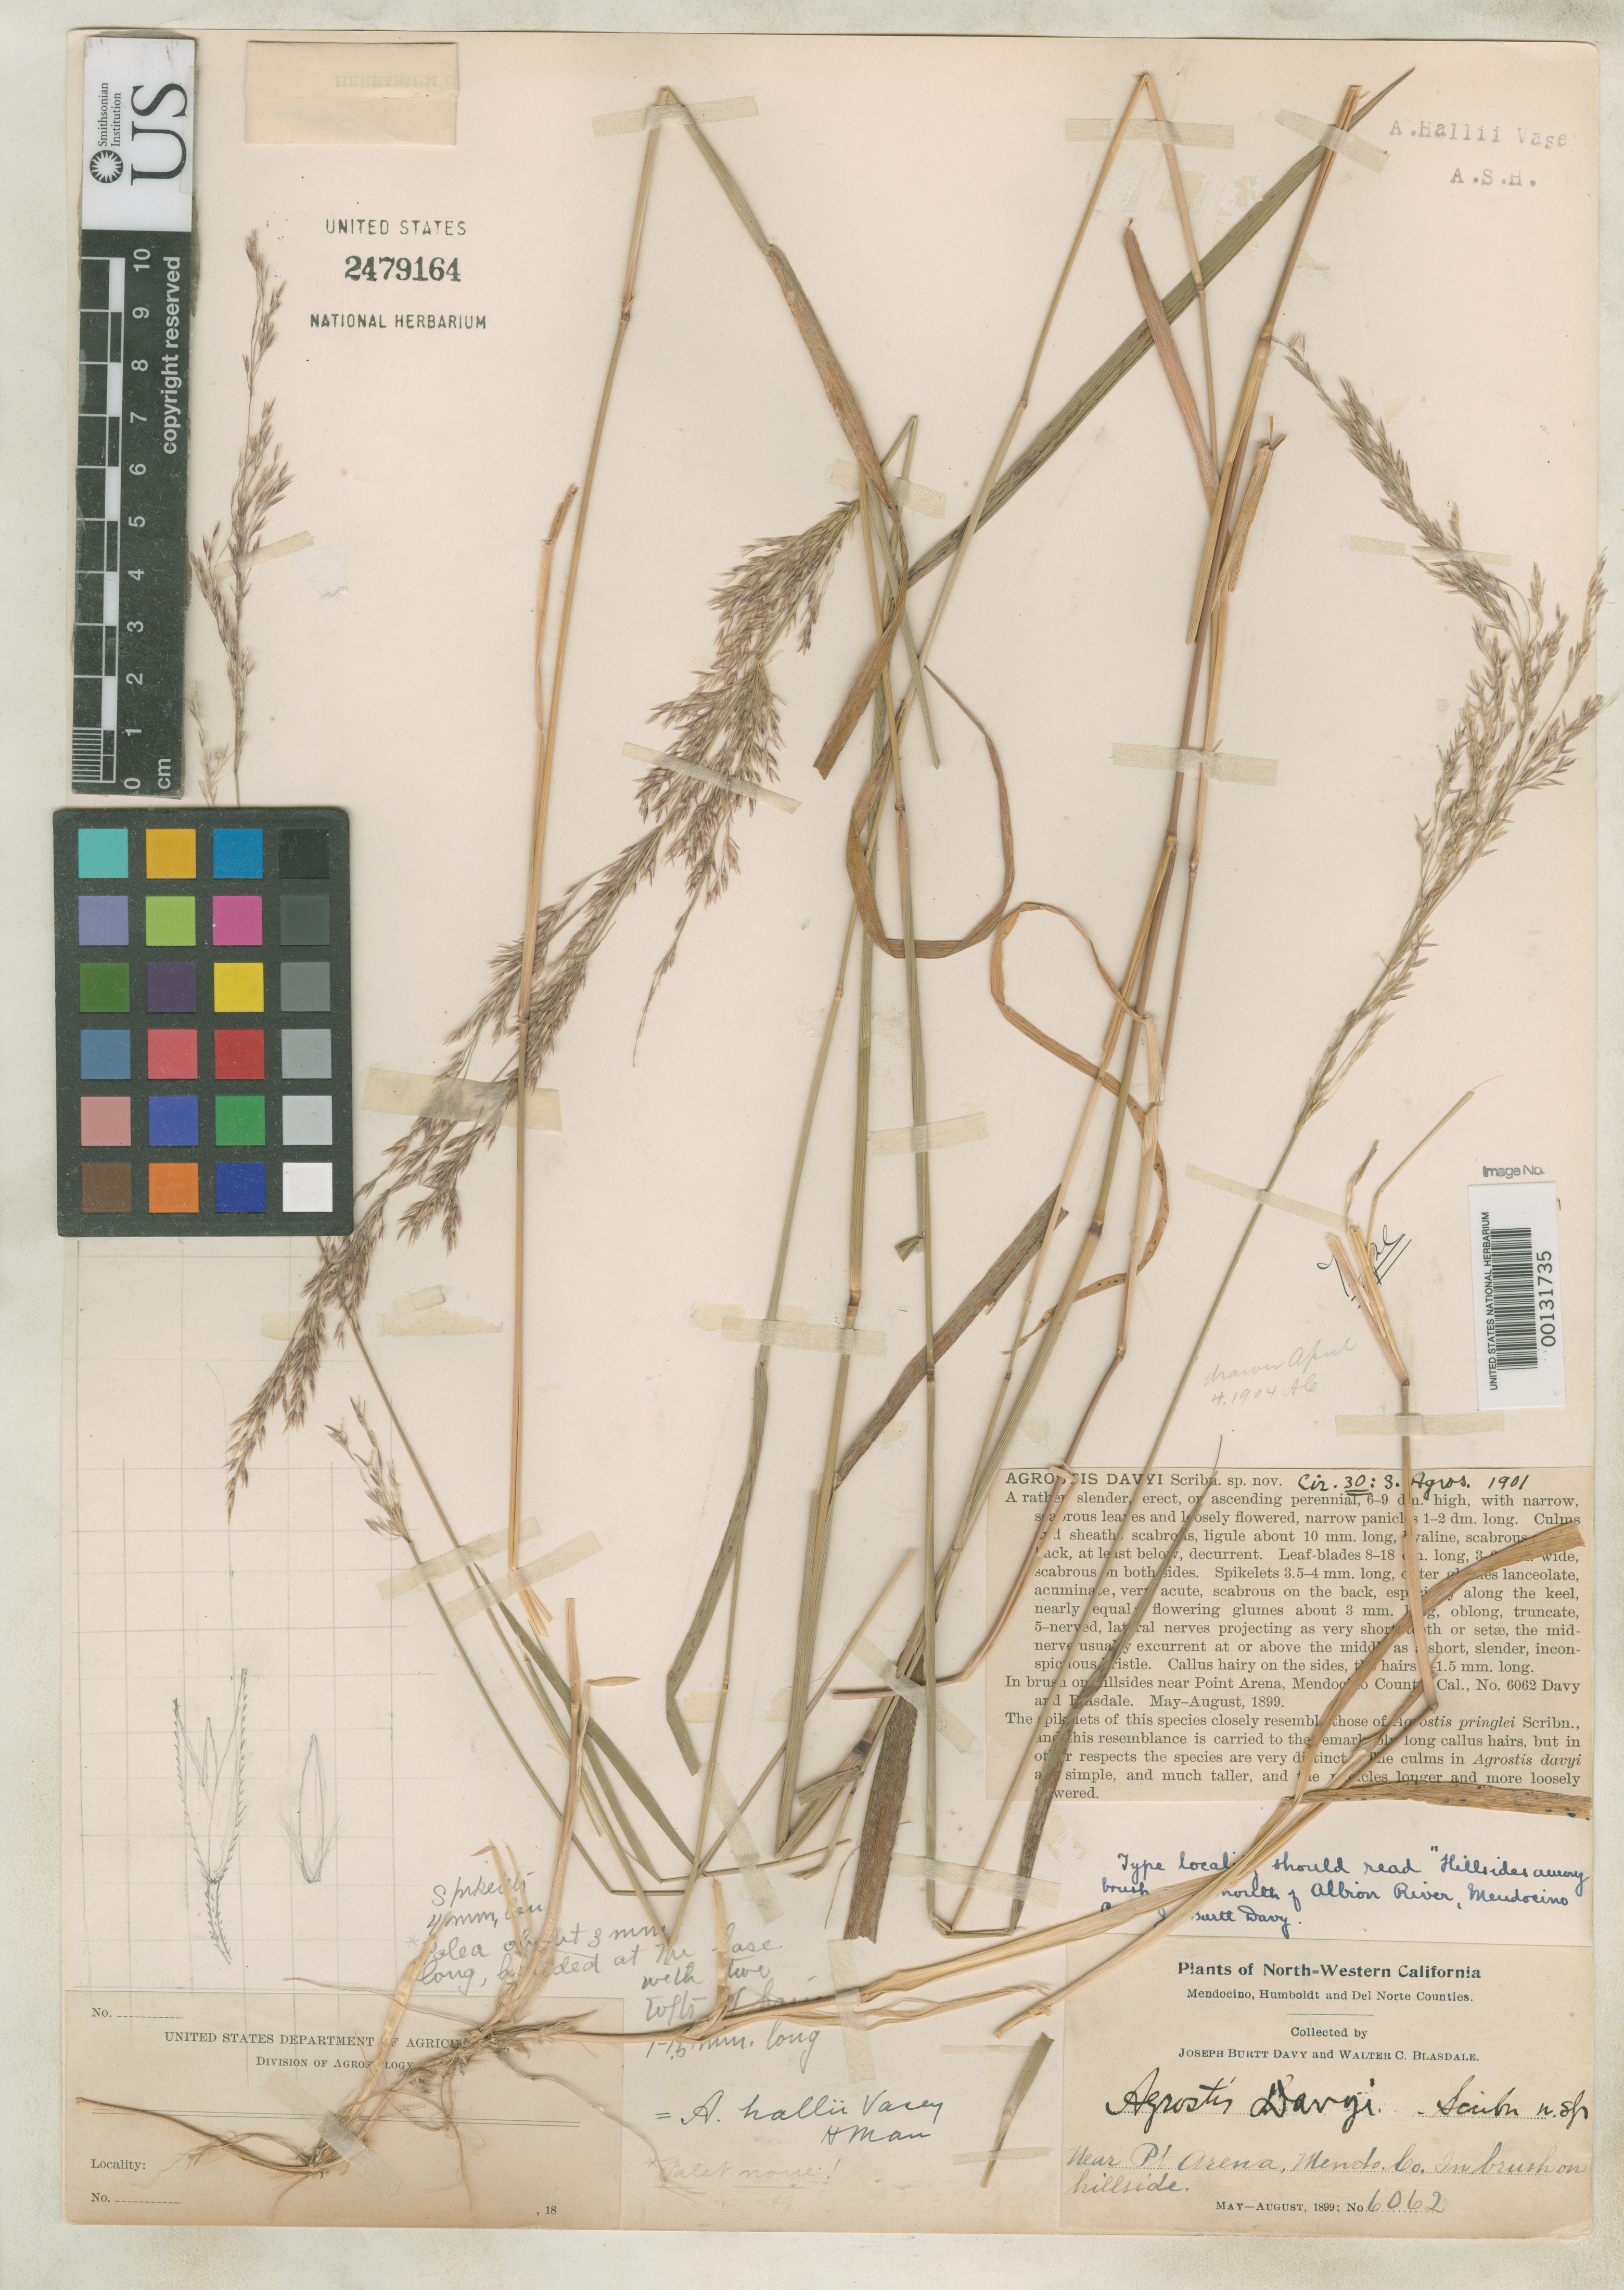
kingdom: Plantae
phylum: Tracheophyta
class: Liliopsida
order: Poales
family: Poaceae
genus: Agrostis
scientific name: Agrostis davyi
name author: Scribn.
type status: Holotype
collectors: J. Burtt Davy & W. Blasdale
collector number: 6062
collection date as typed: May 1899 to -- Aug 1899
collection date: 1899-05/1899-08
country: United States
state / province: California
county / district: Mendocino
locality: Near Pt. Arena.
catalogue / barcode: US 2479164